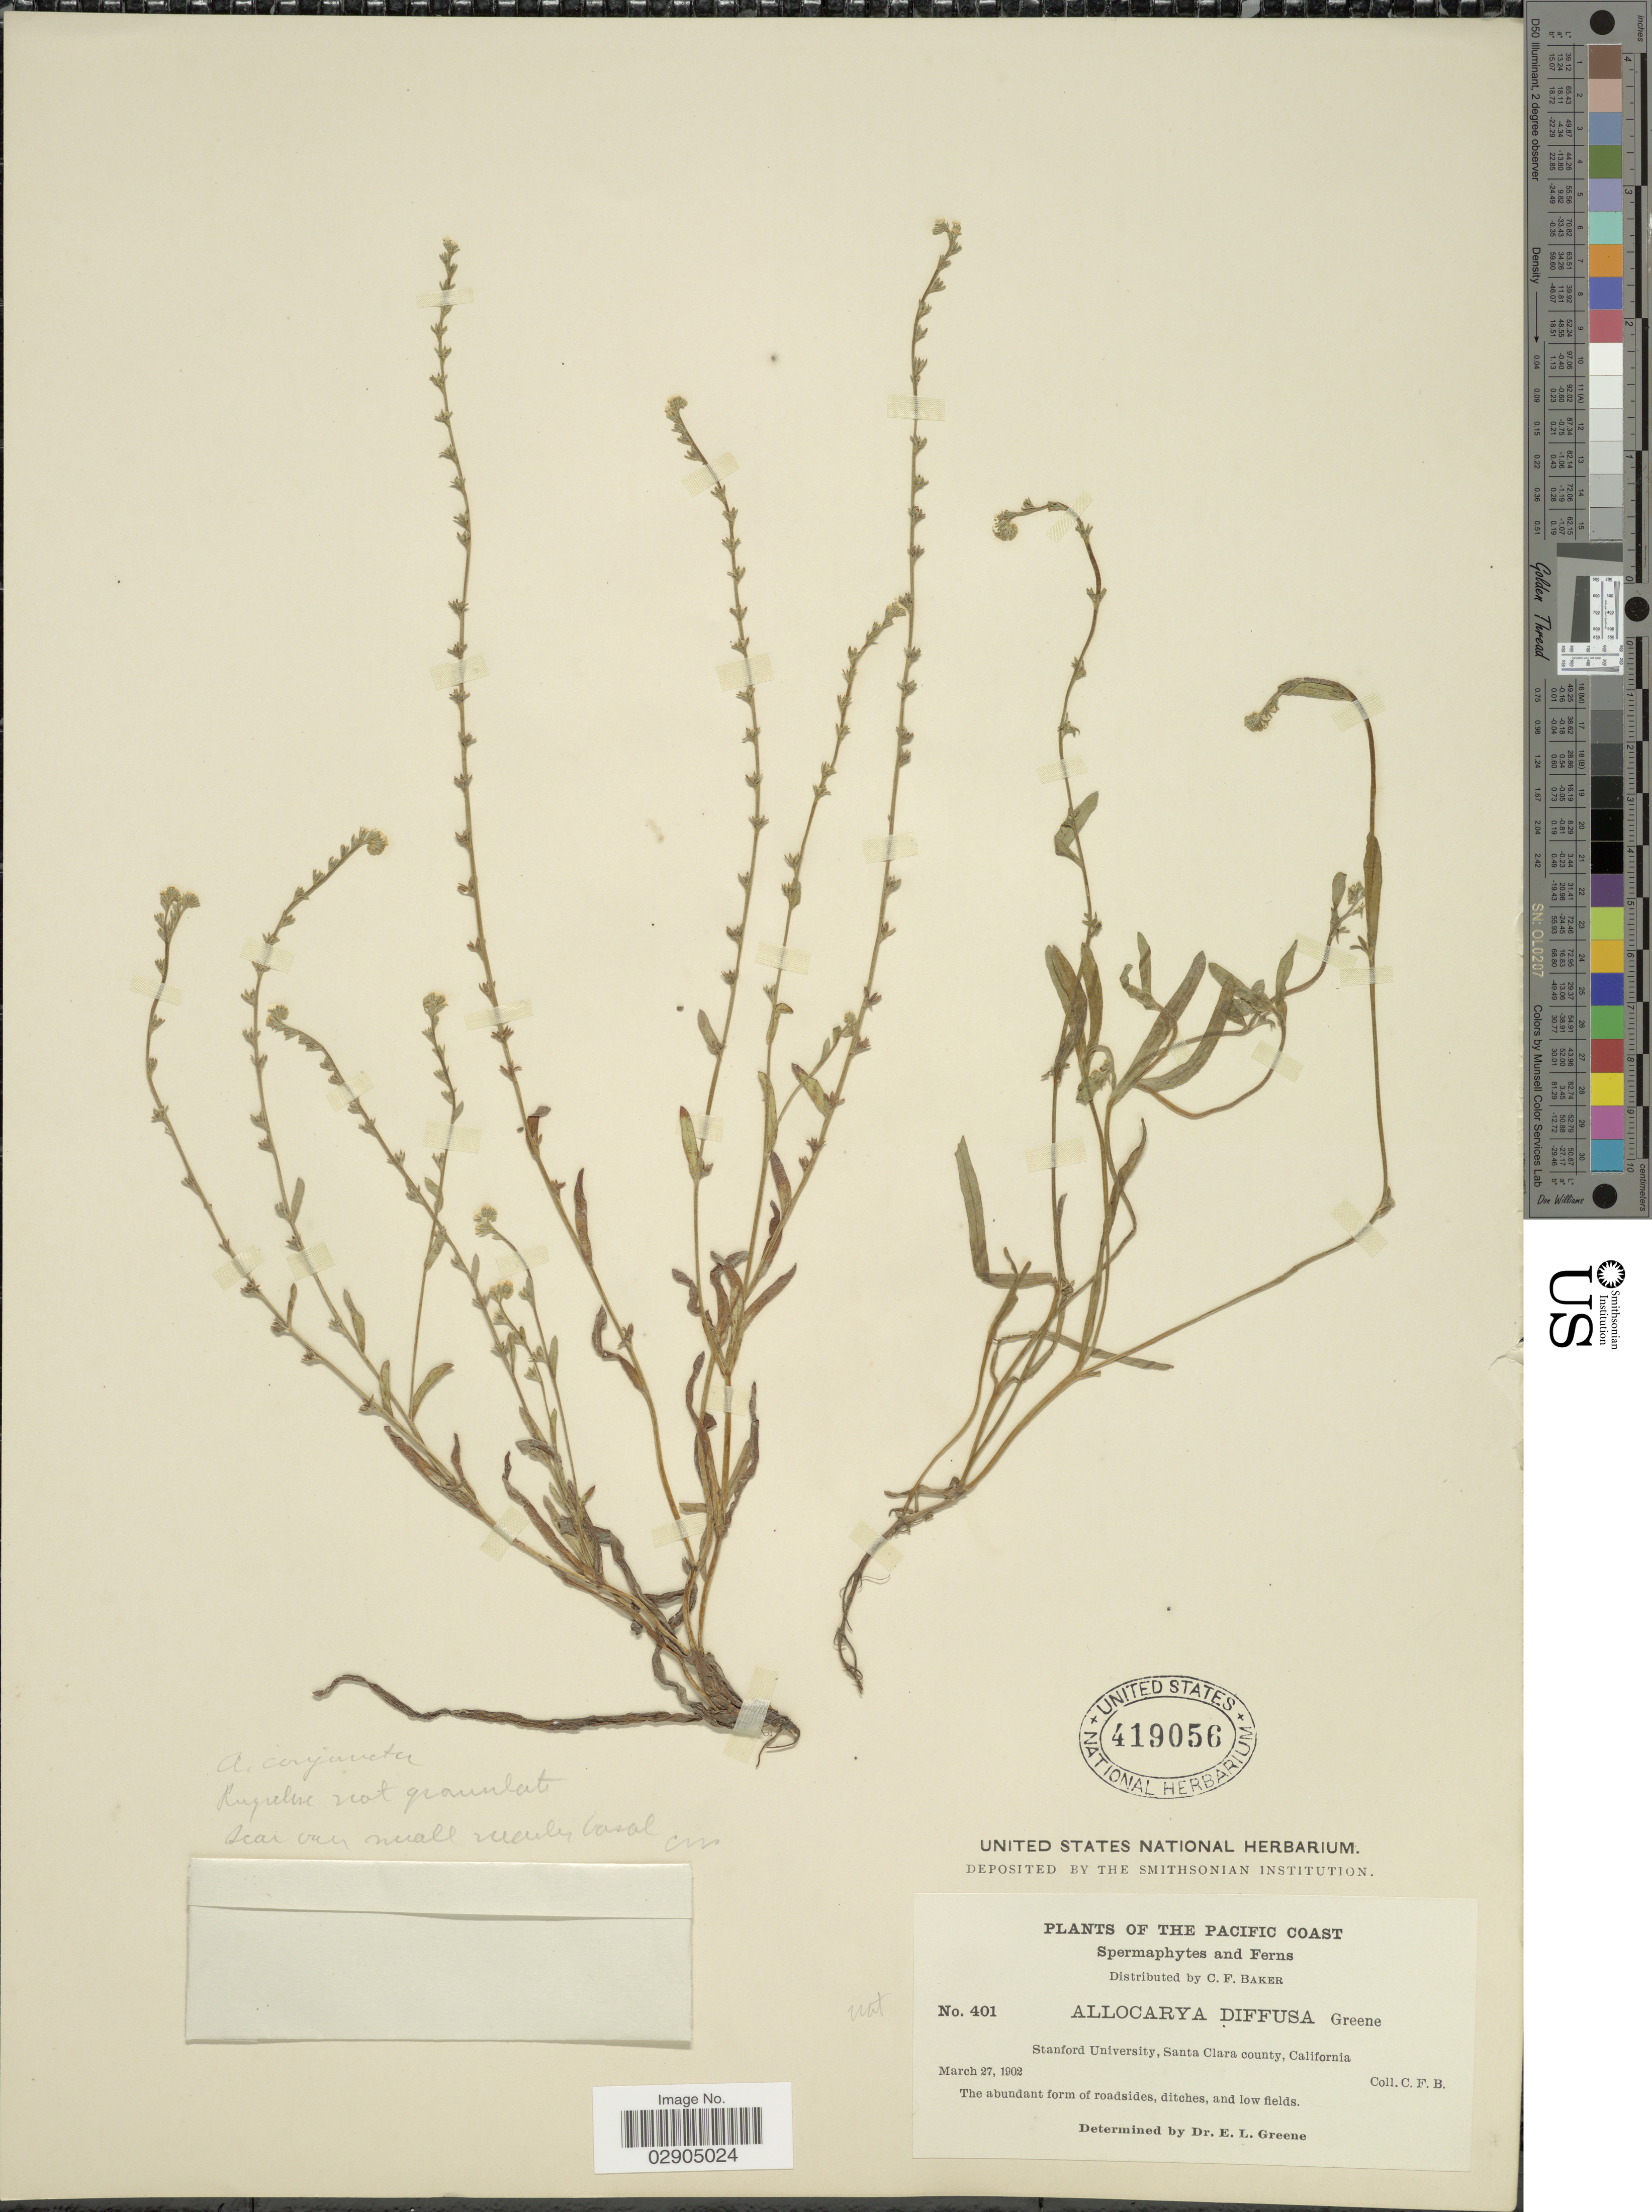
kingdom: Plantae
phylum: Tracheophyta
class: Magnoliopsida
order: Boraginales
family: Boraginaceae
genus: Allocarya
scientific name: Allocarya conjuncta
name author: Piper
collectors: C. F. Baker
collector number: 401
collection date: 1902-03-27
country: United States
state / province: California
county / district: Santa Clara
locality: The Pacific Coast. Stanford University, Santa Clara county.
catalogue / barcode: US 419056